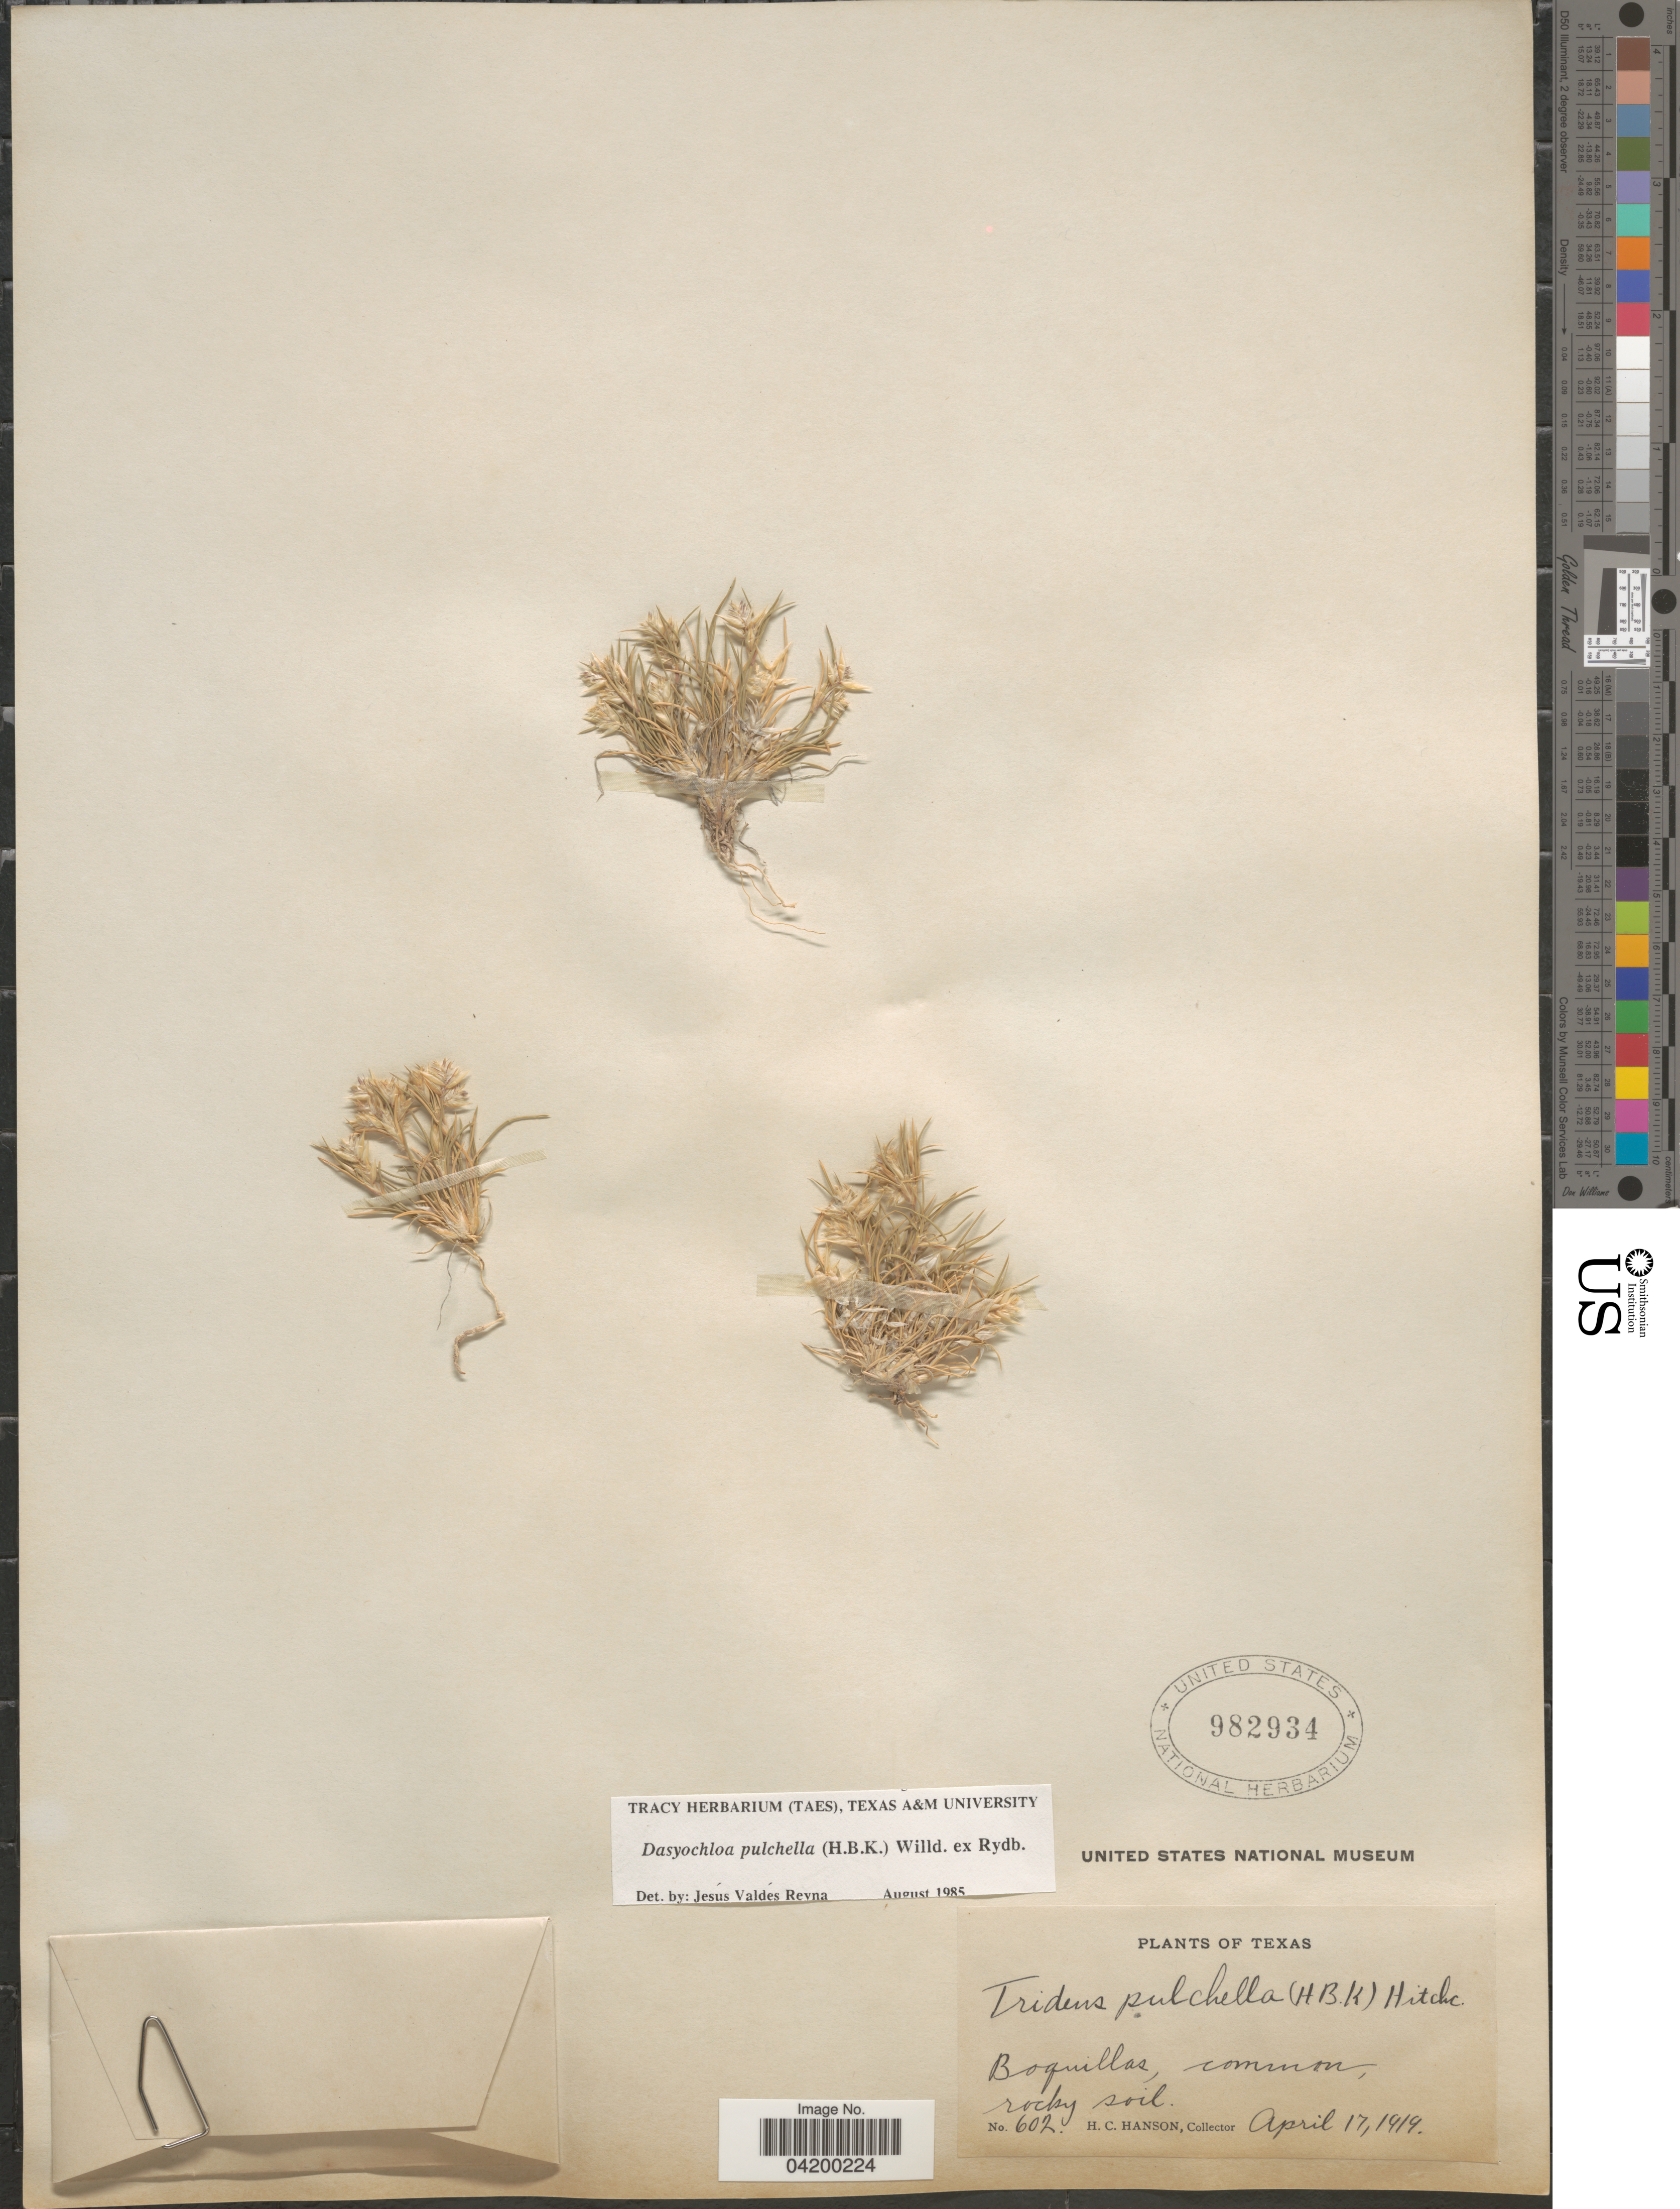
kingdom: Plantae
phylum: Tracheophyta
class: Liliopsida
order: Poales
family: Poaceae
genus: Dasyochloa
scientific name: Dasyochloa pulchella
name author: (Kunth) Willd. ex Rydb.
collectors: H. Hanson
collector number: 602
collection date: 1919-04-17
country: United States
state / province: Texas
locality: Boquillas, common.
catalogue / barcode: US 982934